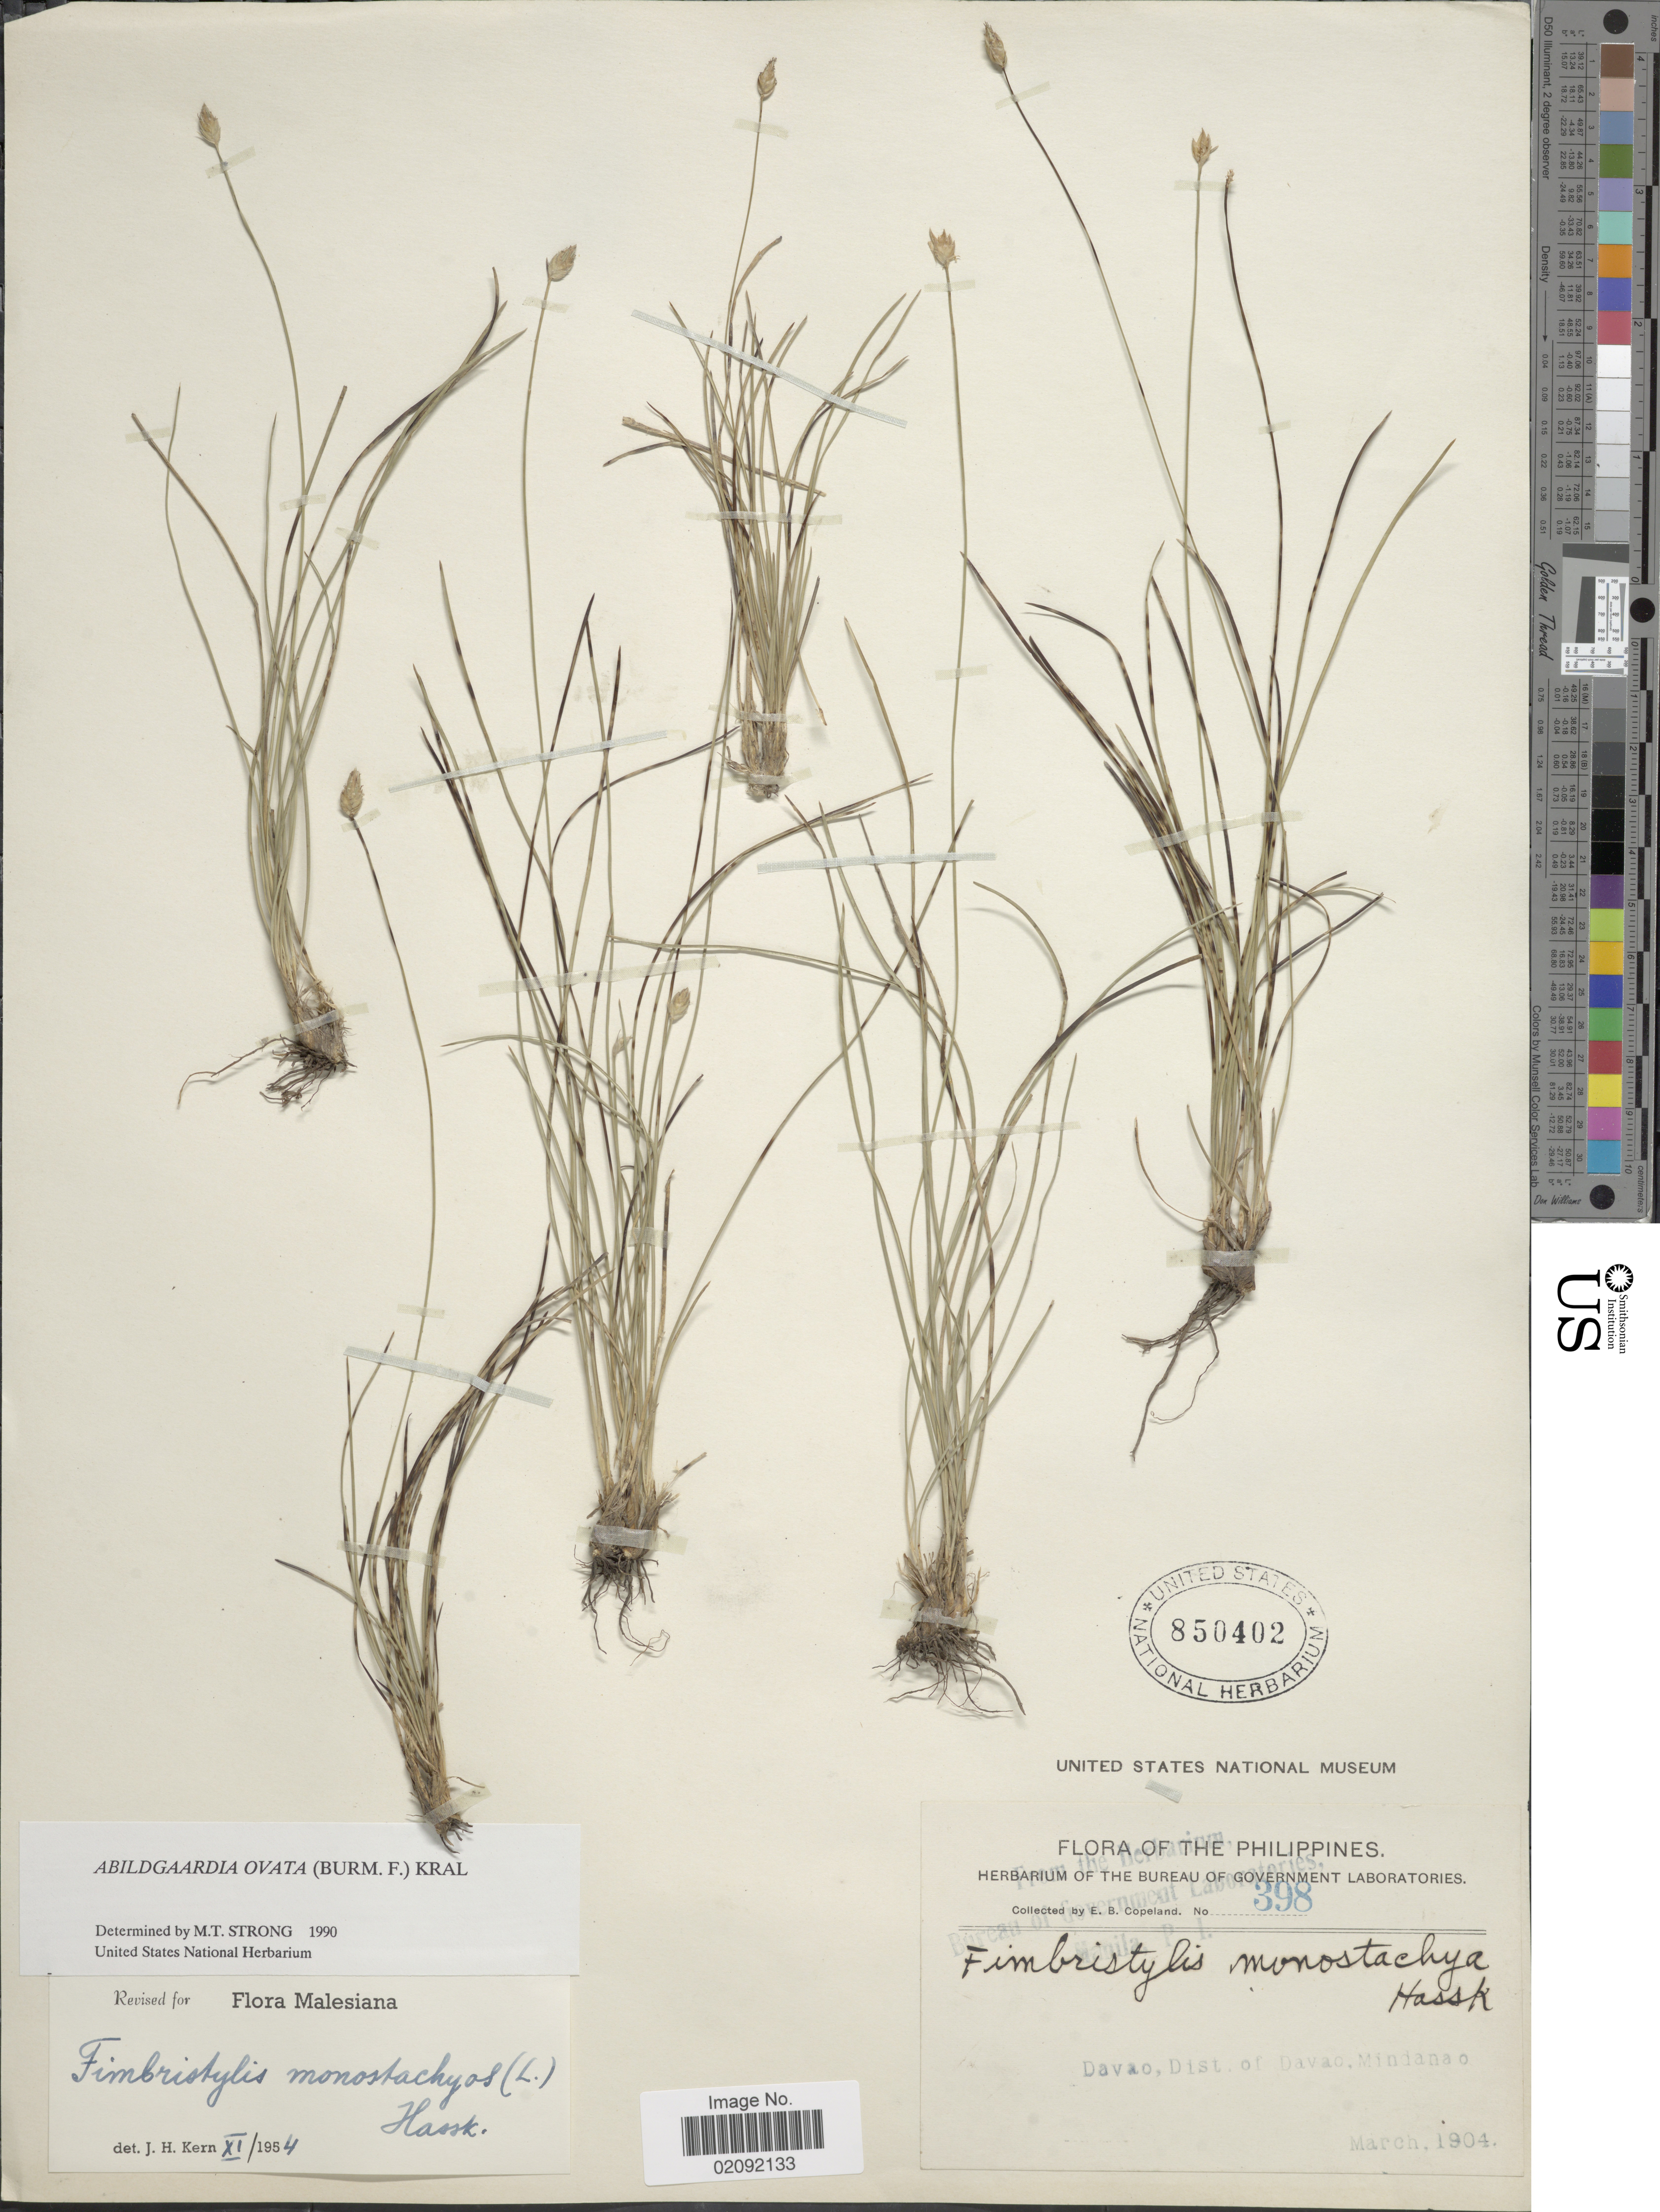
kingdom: Plantae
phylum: Tracheophyta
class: Liliopsida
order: Poales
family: Cyperaceae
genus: Abildgaardia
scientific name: Abildgaardia ovata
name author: (Burm. f.) Kral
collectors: E. B. Copeland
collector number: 398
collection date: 1904-03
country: Philippines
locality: Davao, Dist. of Davao, Mindanao.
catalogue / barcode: US 850402